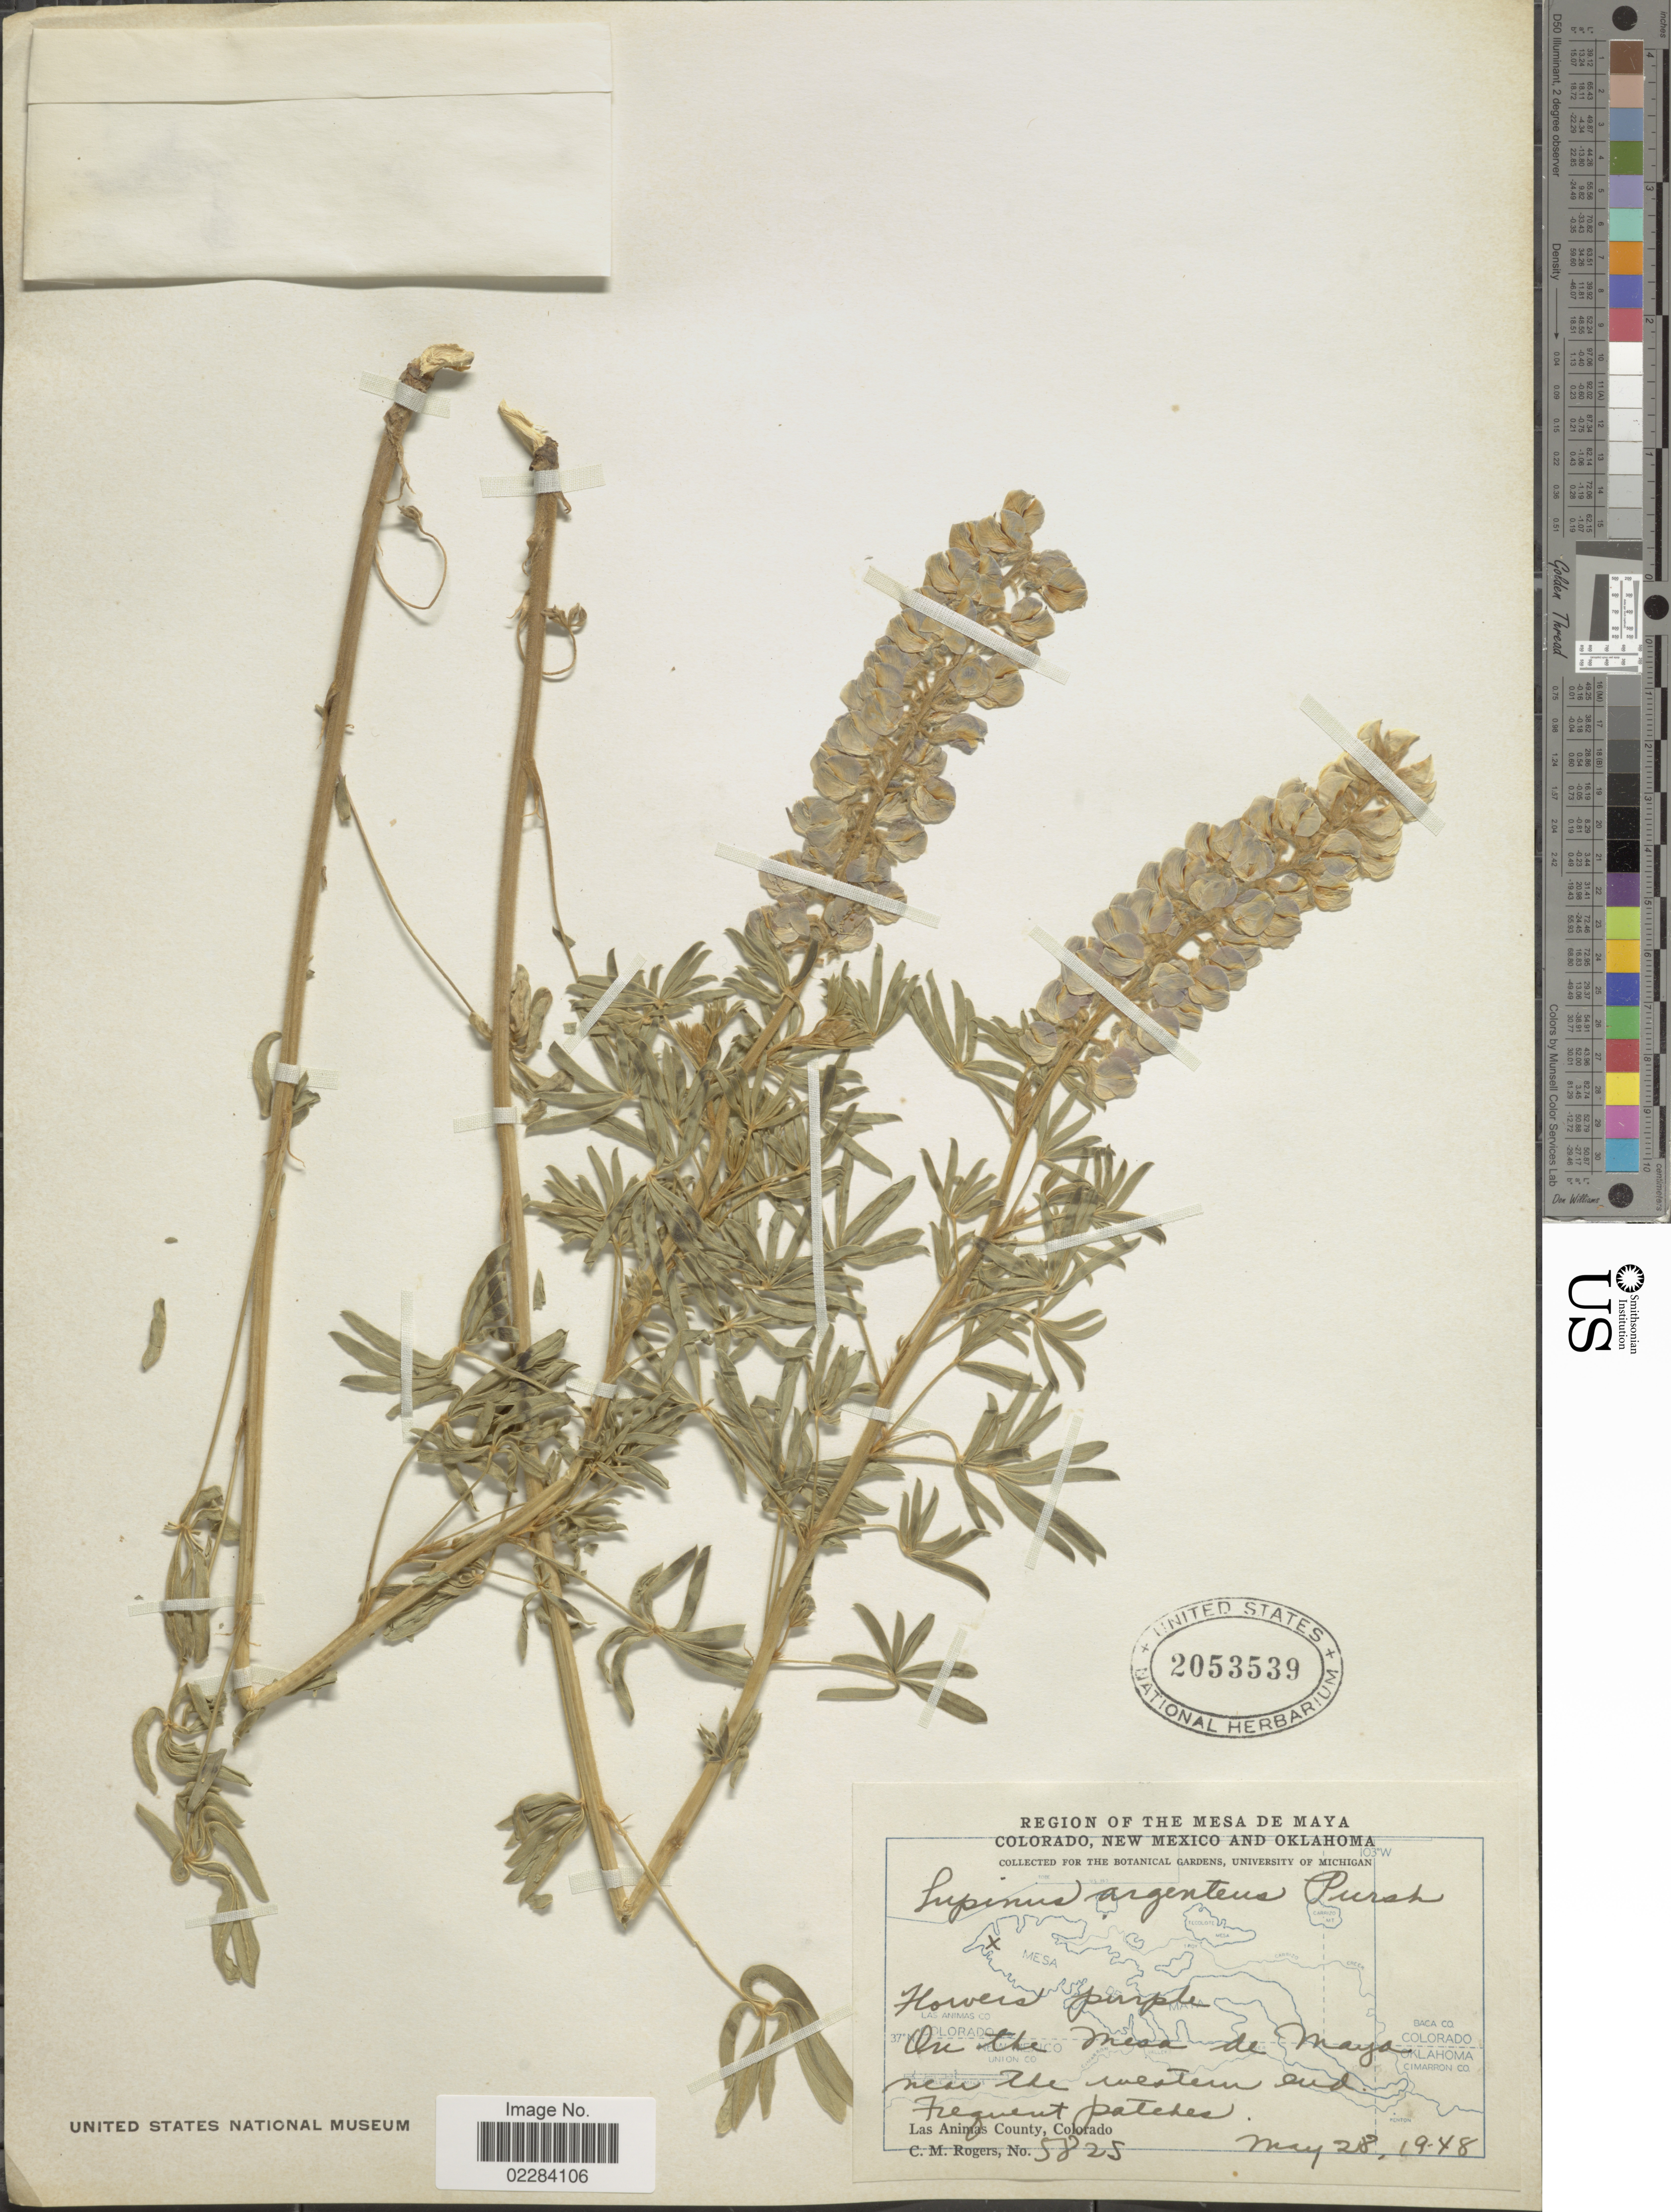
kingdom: Plantae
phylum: Tracheophyta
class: Magnoliopsida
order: Fabales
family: Fabaceae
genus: Lupinus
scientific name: Lupinus argenteus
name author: Pursh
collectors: C. M. Rogers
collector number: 5825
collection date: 1948-05-28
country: United States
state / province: Colorado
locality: Region of the Meas de Maya. Colorado, New Mexico and Oklahoma. On the Mesa de Maya near the western end. Las Animas County.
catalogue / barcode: US 2053539